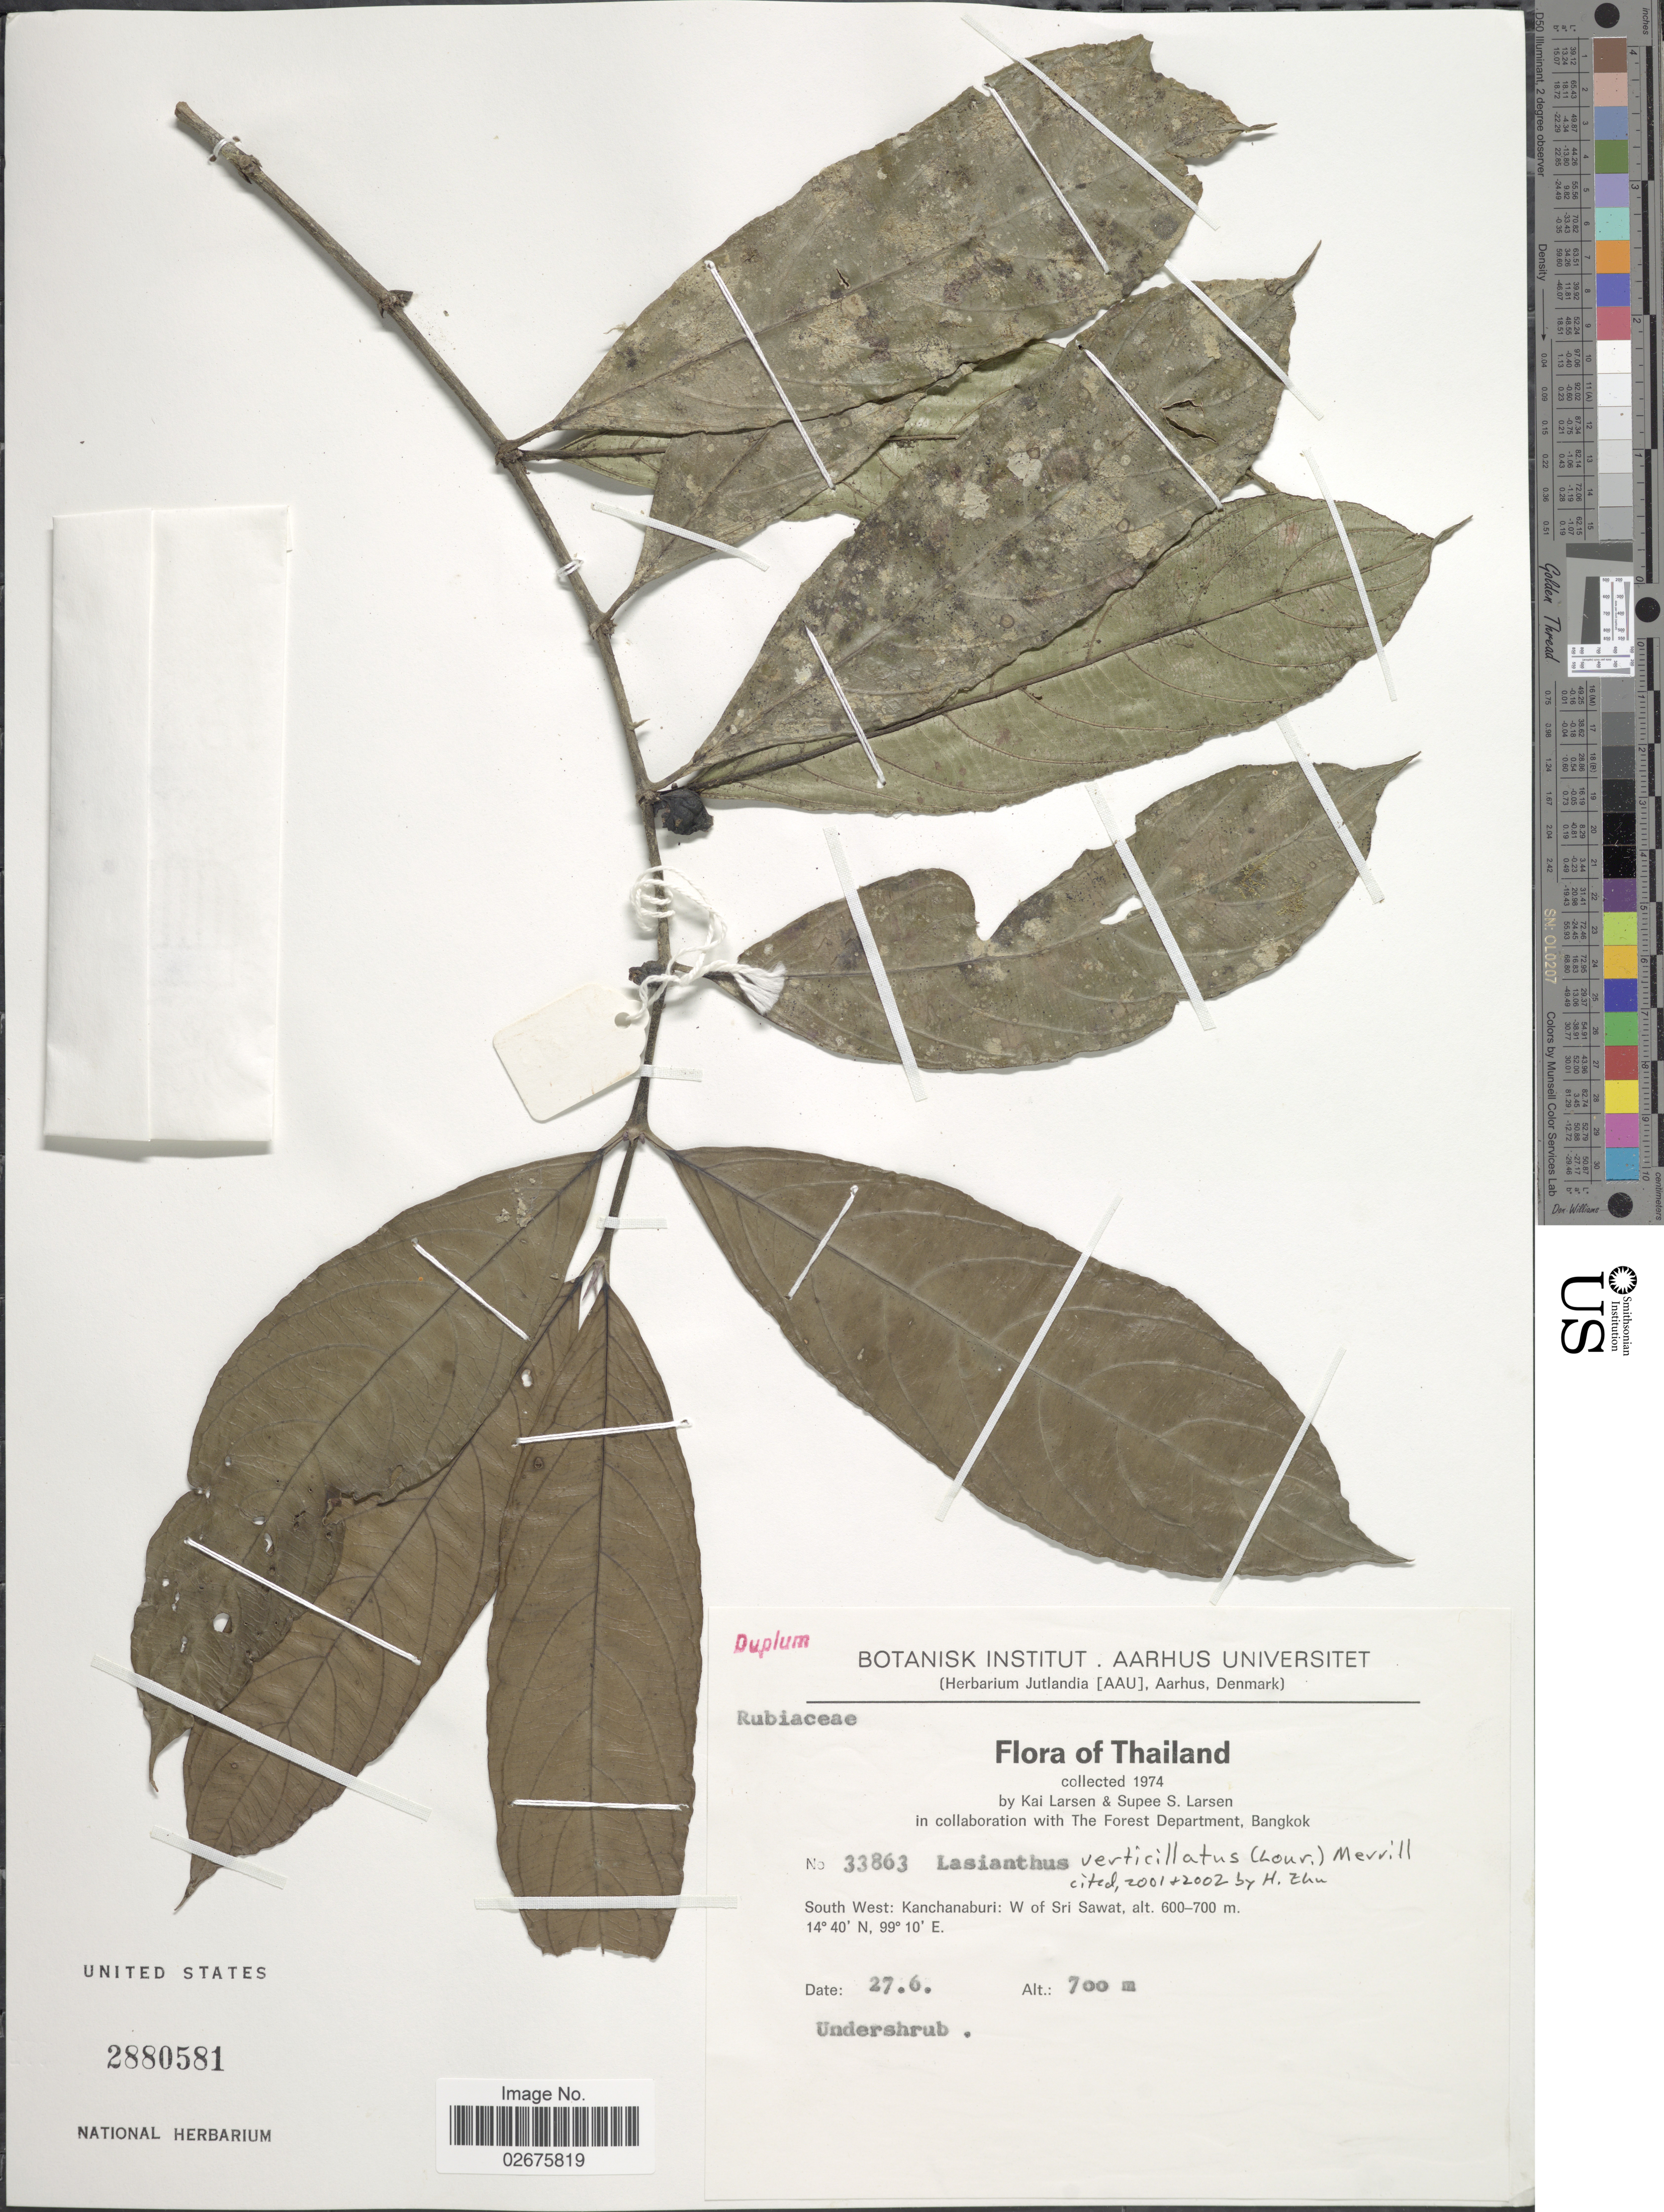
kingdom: Plantae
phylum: Tracheophyta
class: Magnoliopsida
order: Gentianales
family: Rubiaceae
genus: Lasianthus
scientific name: Lasianthus verticillatus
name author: (Lour.) Merr.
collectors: K. Larsen & S. Larsen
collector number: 33863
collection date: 1974-06-27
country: Thailand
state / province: Kanchanaburi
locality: South West: Kanchanaburi: W of Sri Sawat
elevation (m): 600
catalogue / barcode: US 2880581